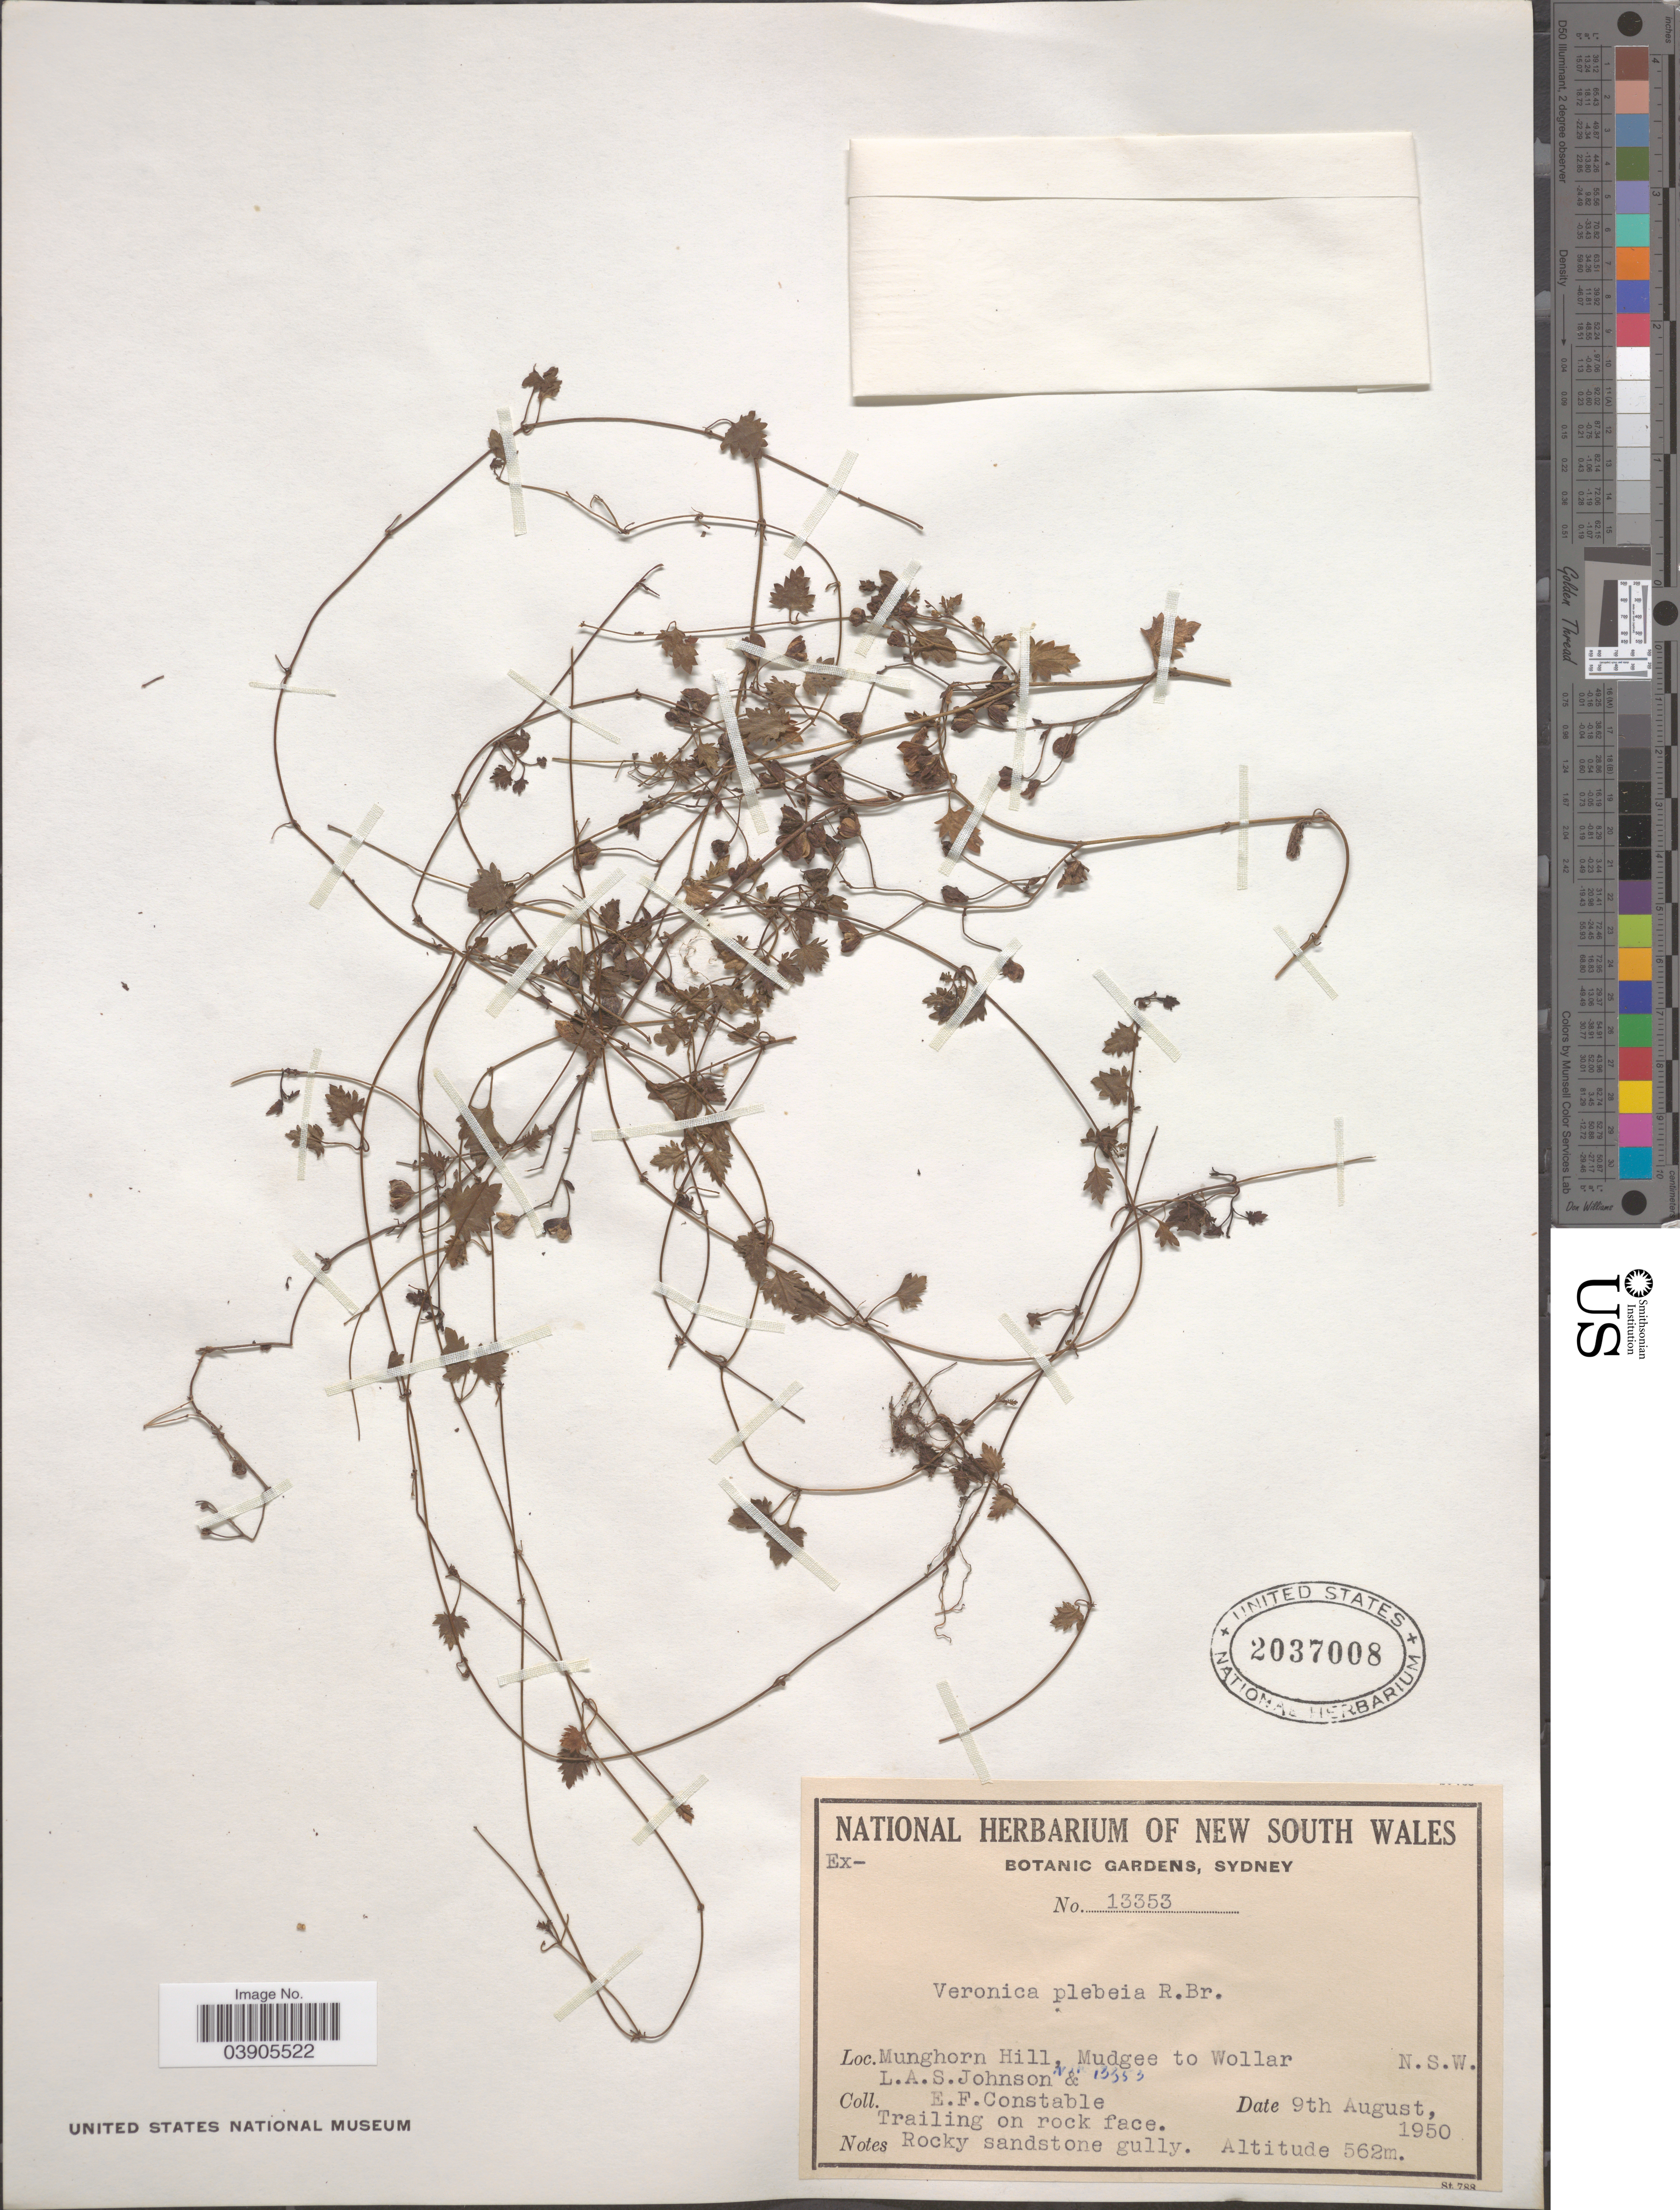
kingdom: Plantae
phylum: Tracheophyta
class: Magnoliopsida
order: Lamiales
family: Plantaginaceae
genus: Veronica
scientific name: Veronica plebeia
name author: R. Br.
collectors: L. A. S. Johnson & E. F. Constable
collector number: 13353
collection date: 1950-08-09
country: Australia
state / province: New South Wales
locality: Munghorn Hill, Mudgee to Wollar.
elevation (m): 562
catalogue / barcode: US 2037008